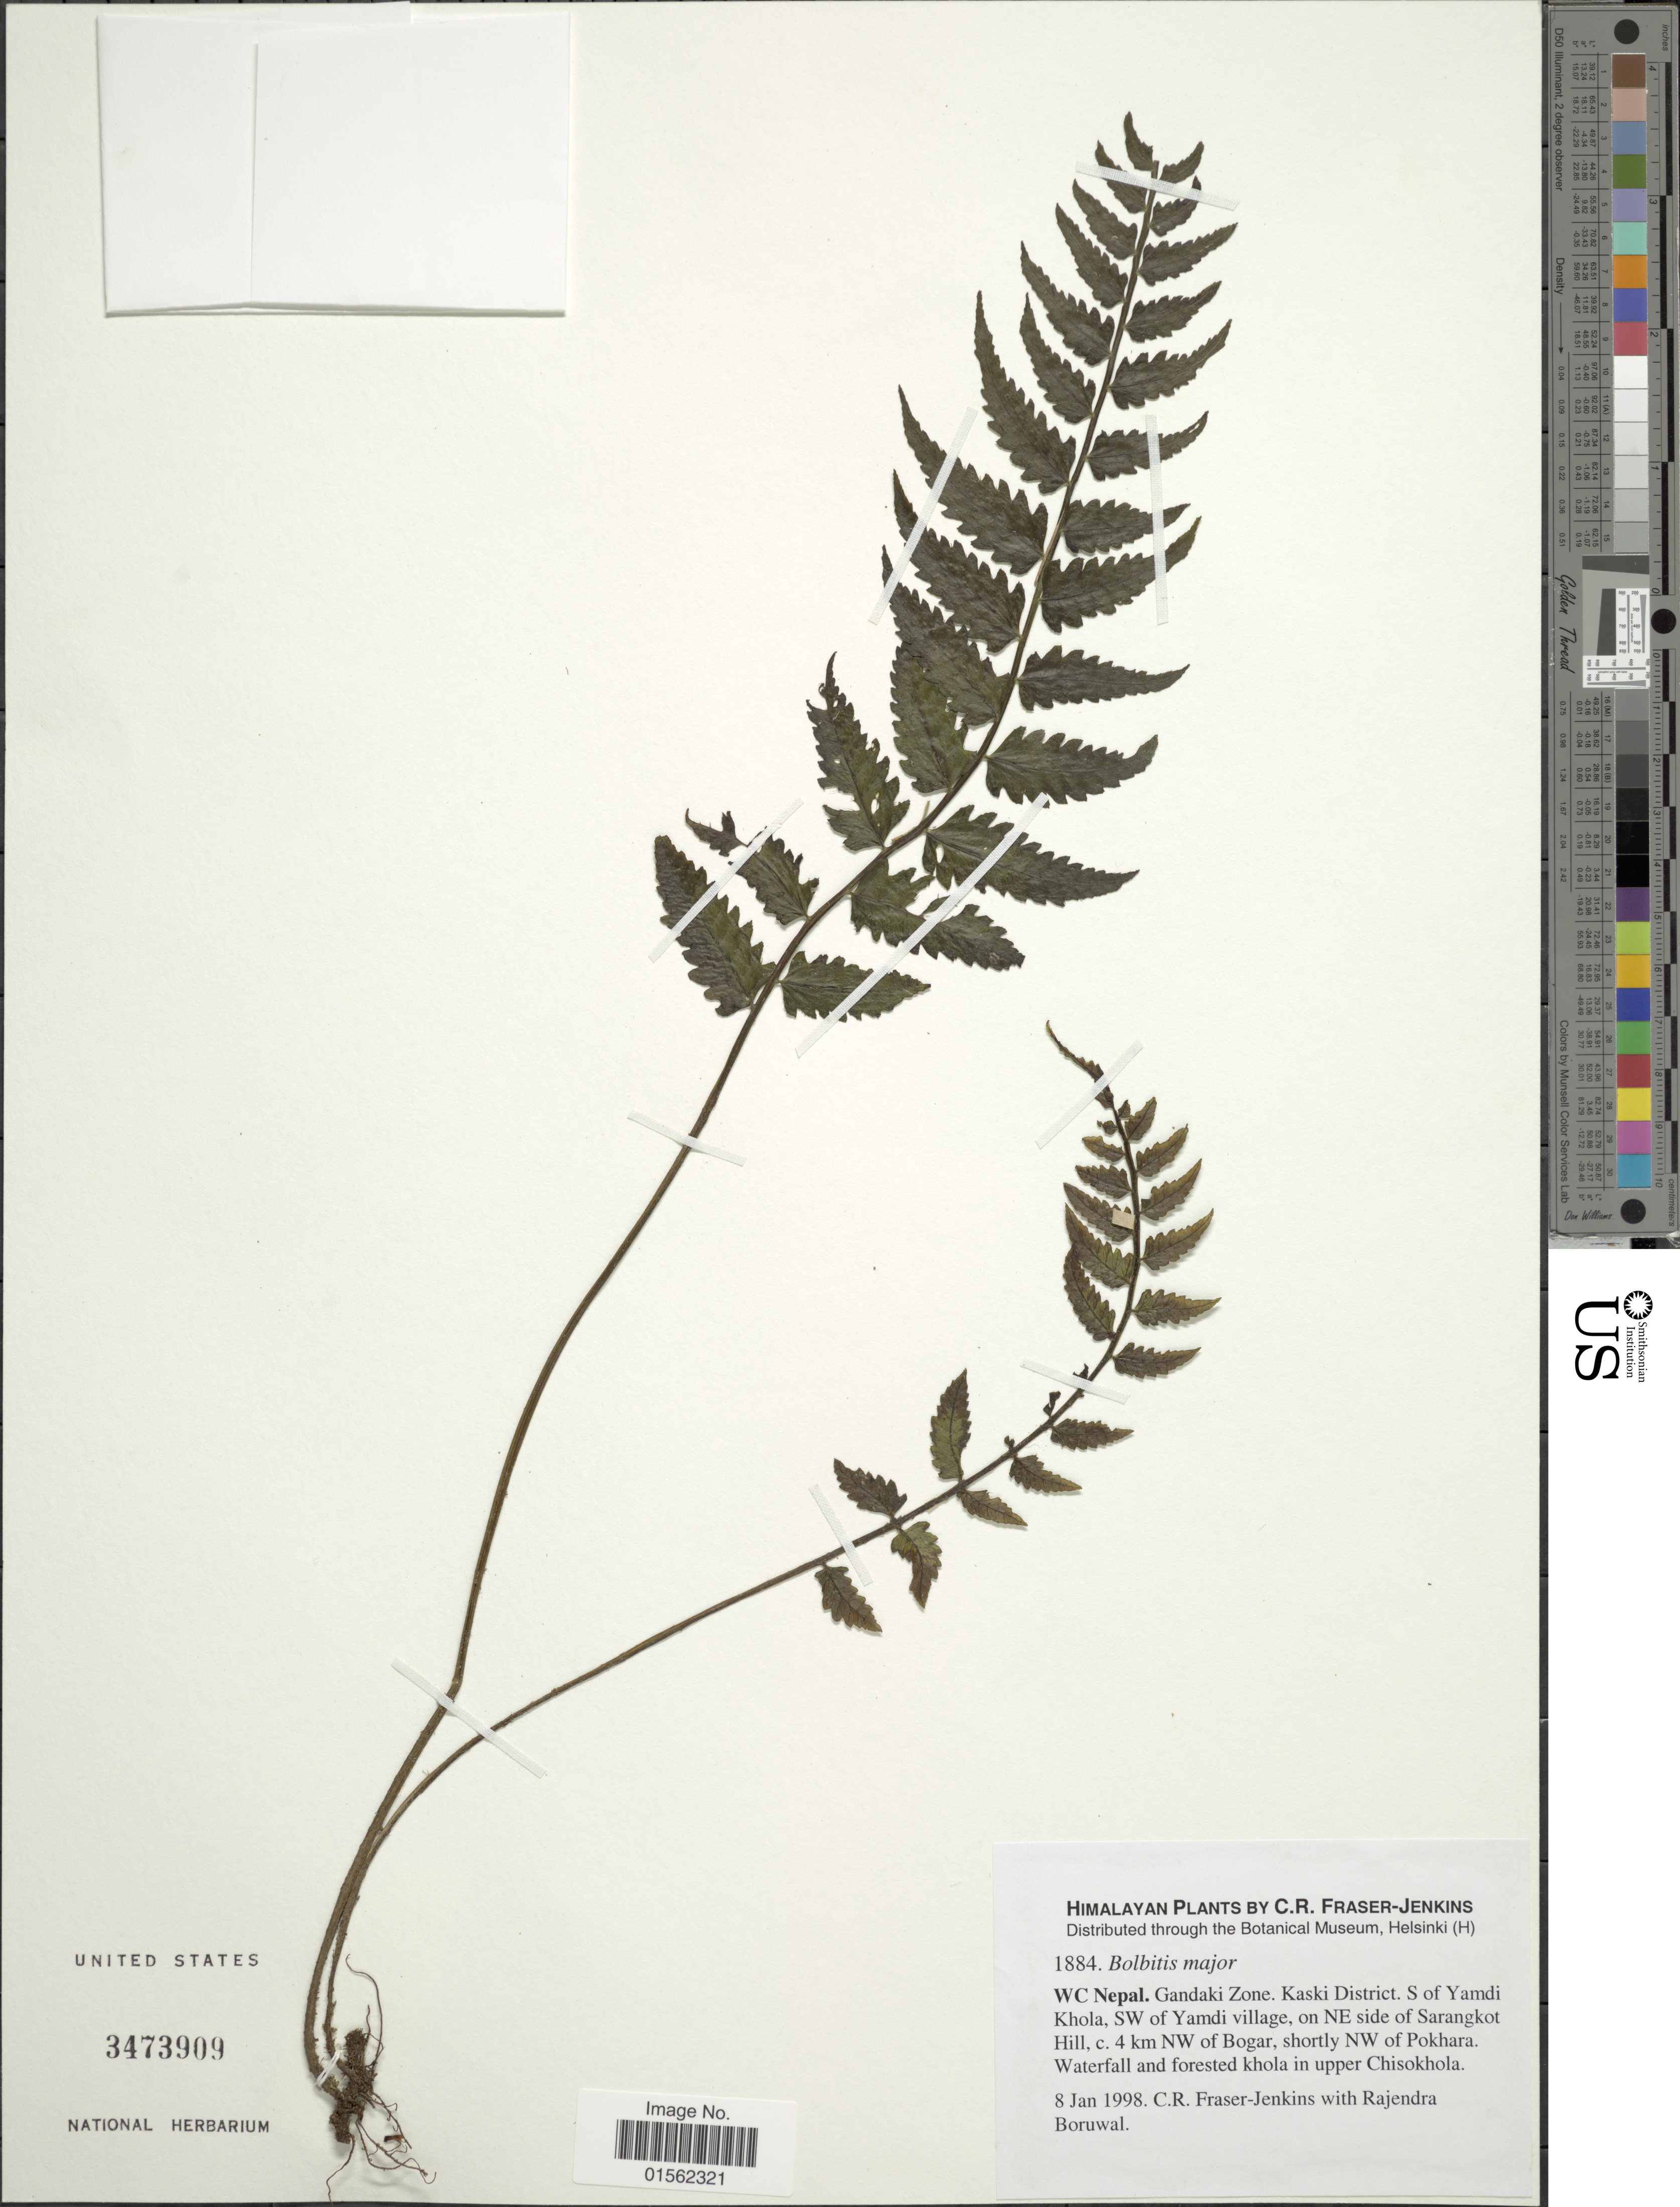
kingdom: Plantae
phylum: Tracheophyta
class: Polypodiopsida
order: Polypodiales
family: Dryopteridaceae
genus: Bolbitis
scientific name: Bolbitis major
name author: (Bedd.) Hennipman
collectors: C. R. Fraser-Jenkins & R. Boruwal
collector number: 1884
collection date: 1998-01-08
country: Nepal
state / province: Gandaki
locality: Himalaya, WC Nepal. Gandaki Zone, Kaski District, S. of Yamdi Khola, SW of Yamdi village, on NE side of Serangkot Hill, c. 4 km NW of Bogar, shortly NW of Pokhara, waterfall and forested khola in upper Chisokhola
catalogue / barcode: US 3473909